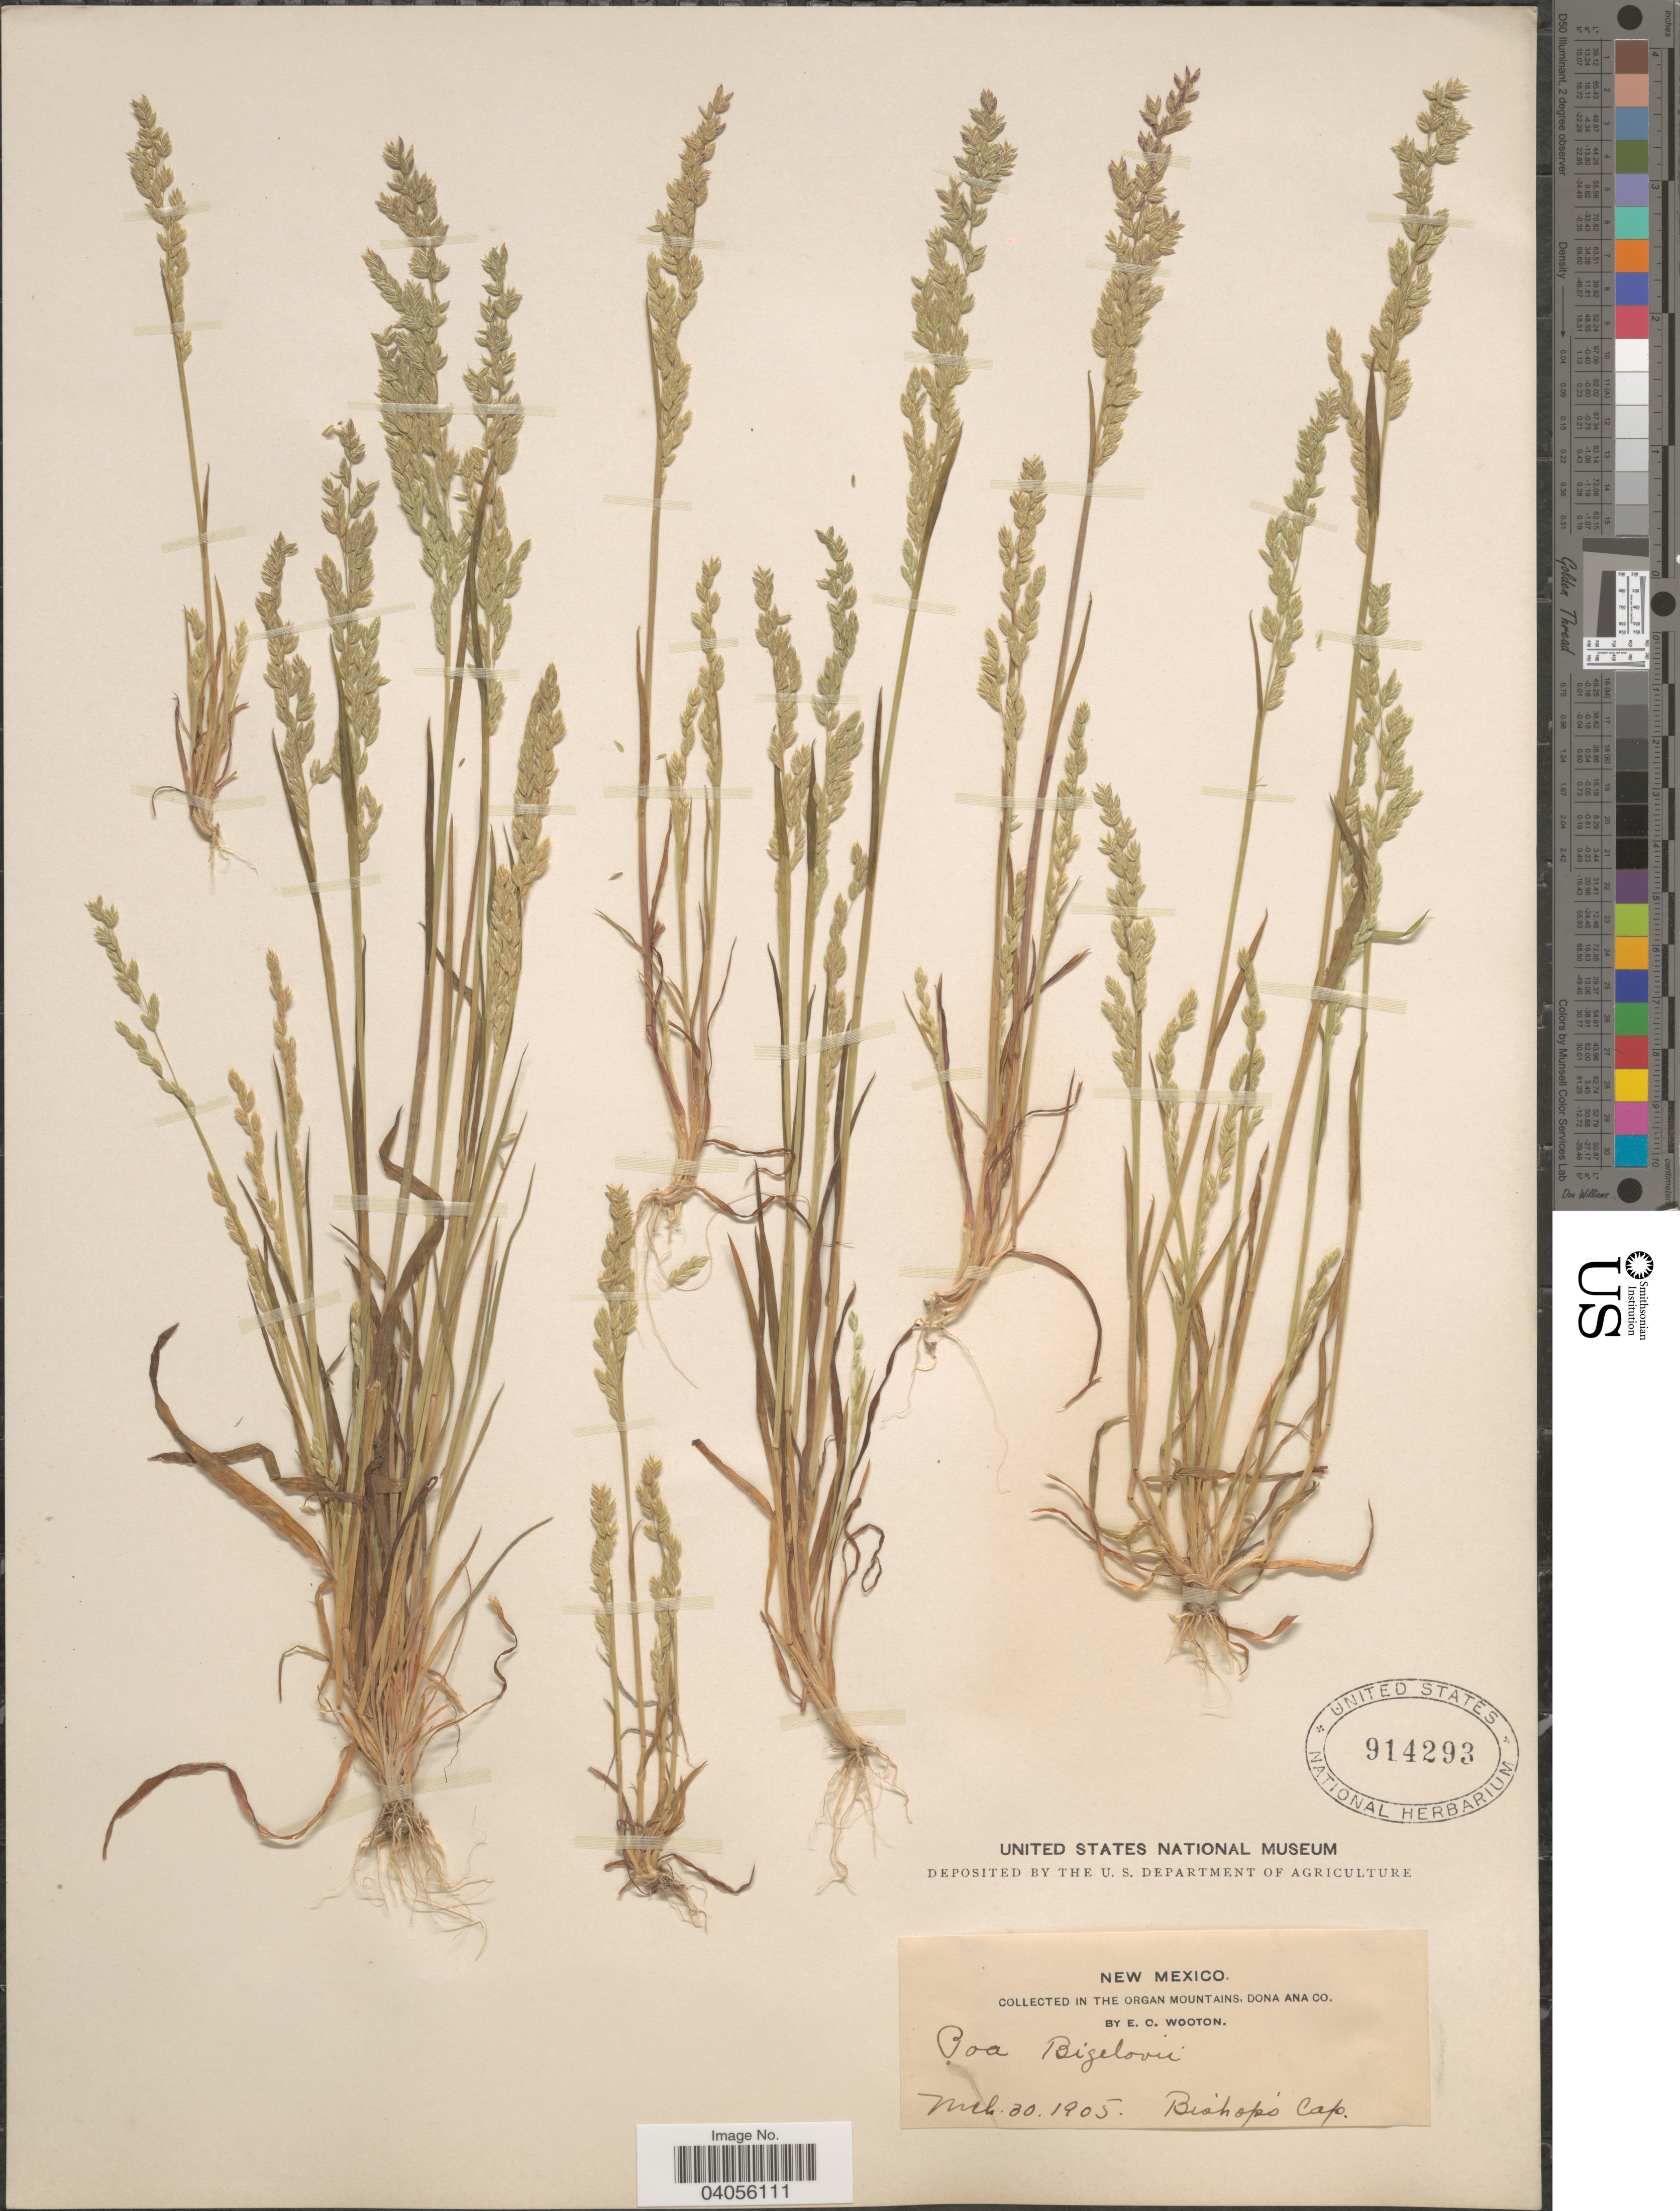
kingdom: Plantae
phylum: Tracheophyta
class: Liliopsida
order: Poales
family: Poaceae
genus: Poa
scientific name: Poa bigelovii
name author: Vasey & Scribn.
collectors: E. O. Wooton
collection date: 1905-03-30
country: United States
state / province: New Mexico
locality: In the Organ Mountains, Dona Ana Co. Bishop's Cap.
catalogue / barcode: US 914293